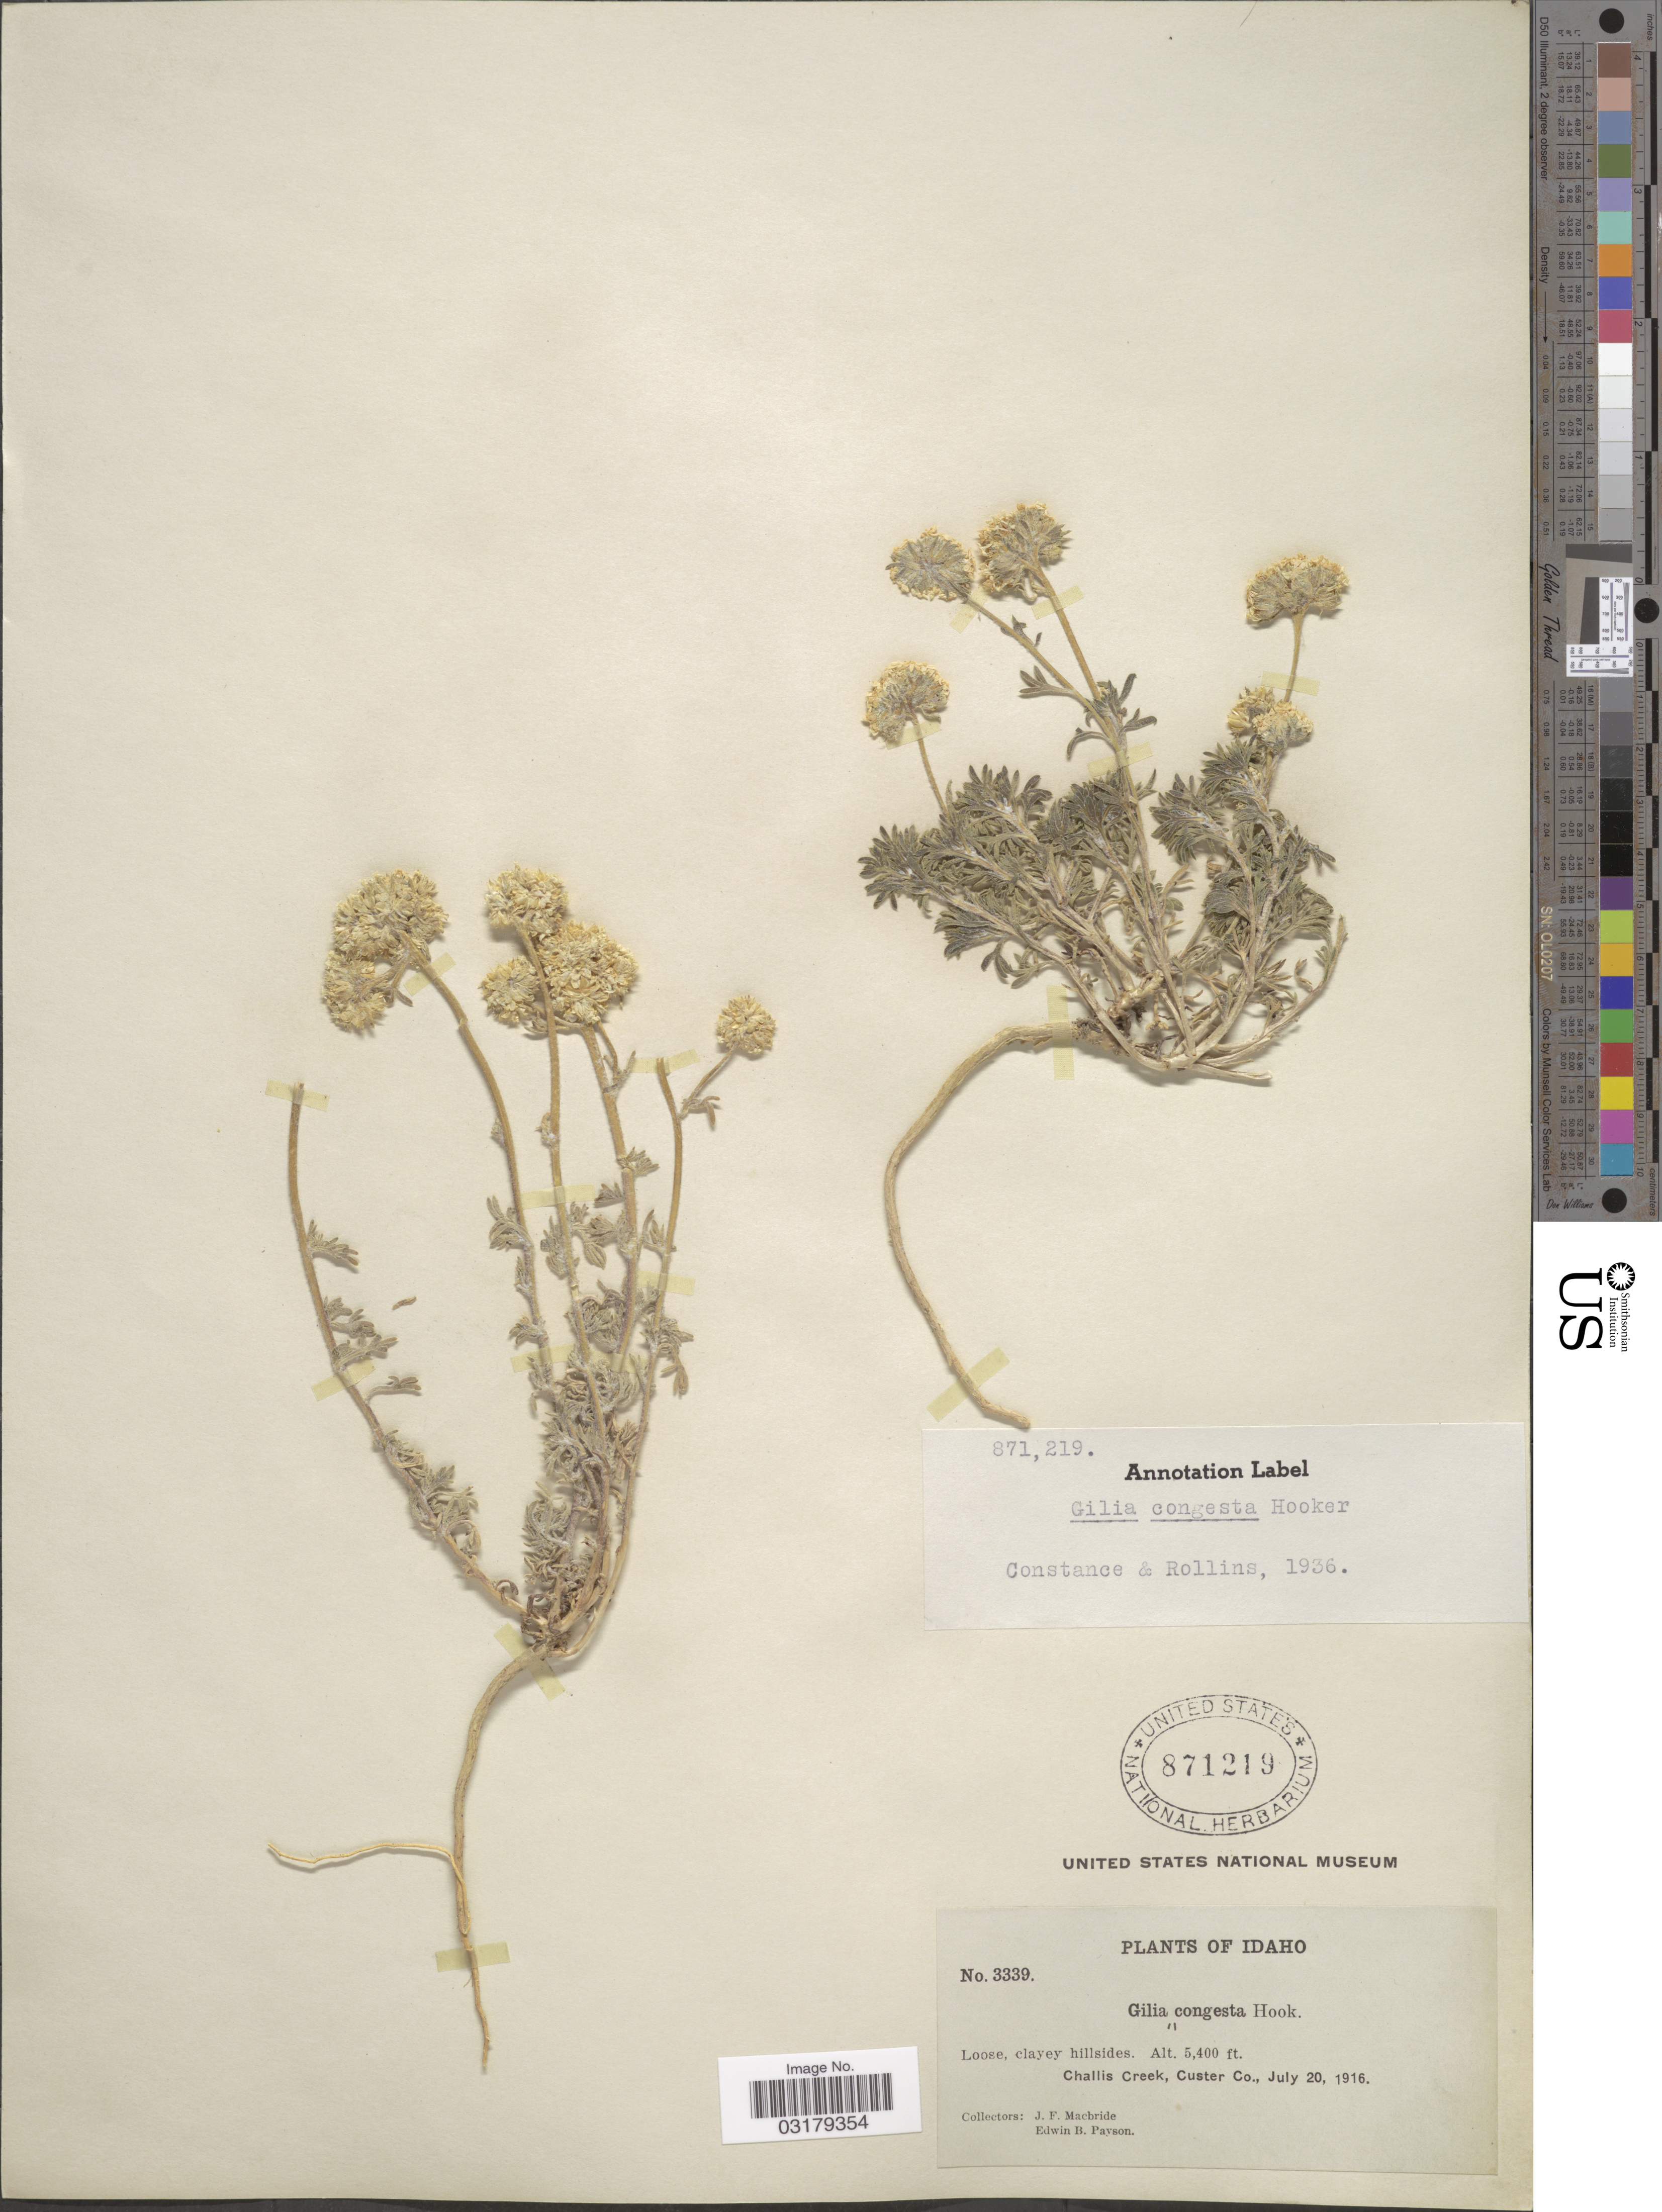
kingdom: Plantae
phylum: Tracheophyta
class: Magnoliopsida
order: Ericales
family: Polemoniaceae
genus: Ipomopsis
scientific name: Ipomopsis congesta var. palmifrons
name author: Brand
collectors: J. F. Macbride & E. B. Payson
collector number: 3339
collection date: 1916-07-20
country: United States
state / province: Idaho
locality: Challis Creek, Custer Co.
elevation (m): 1646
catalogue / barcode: US 871219